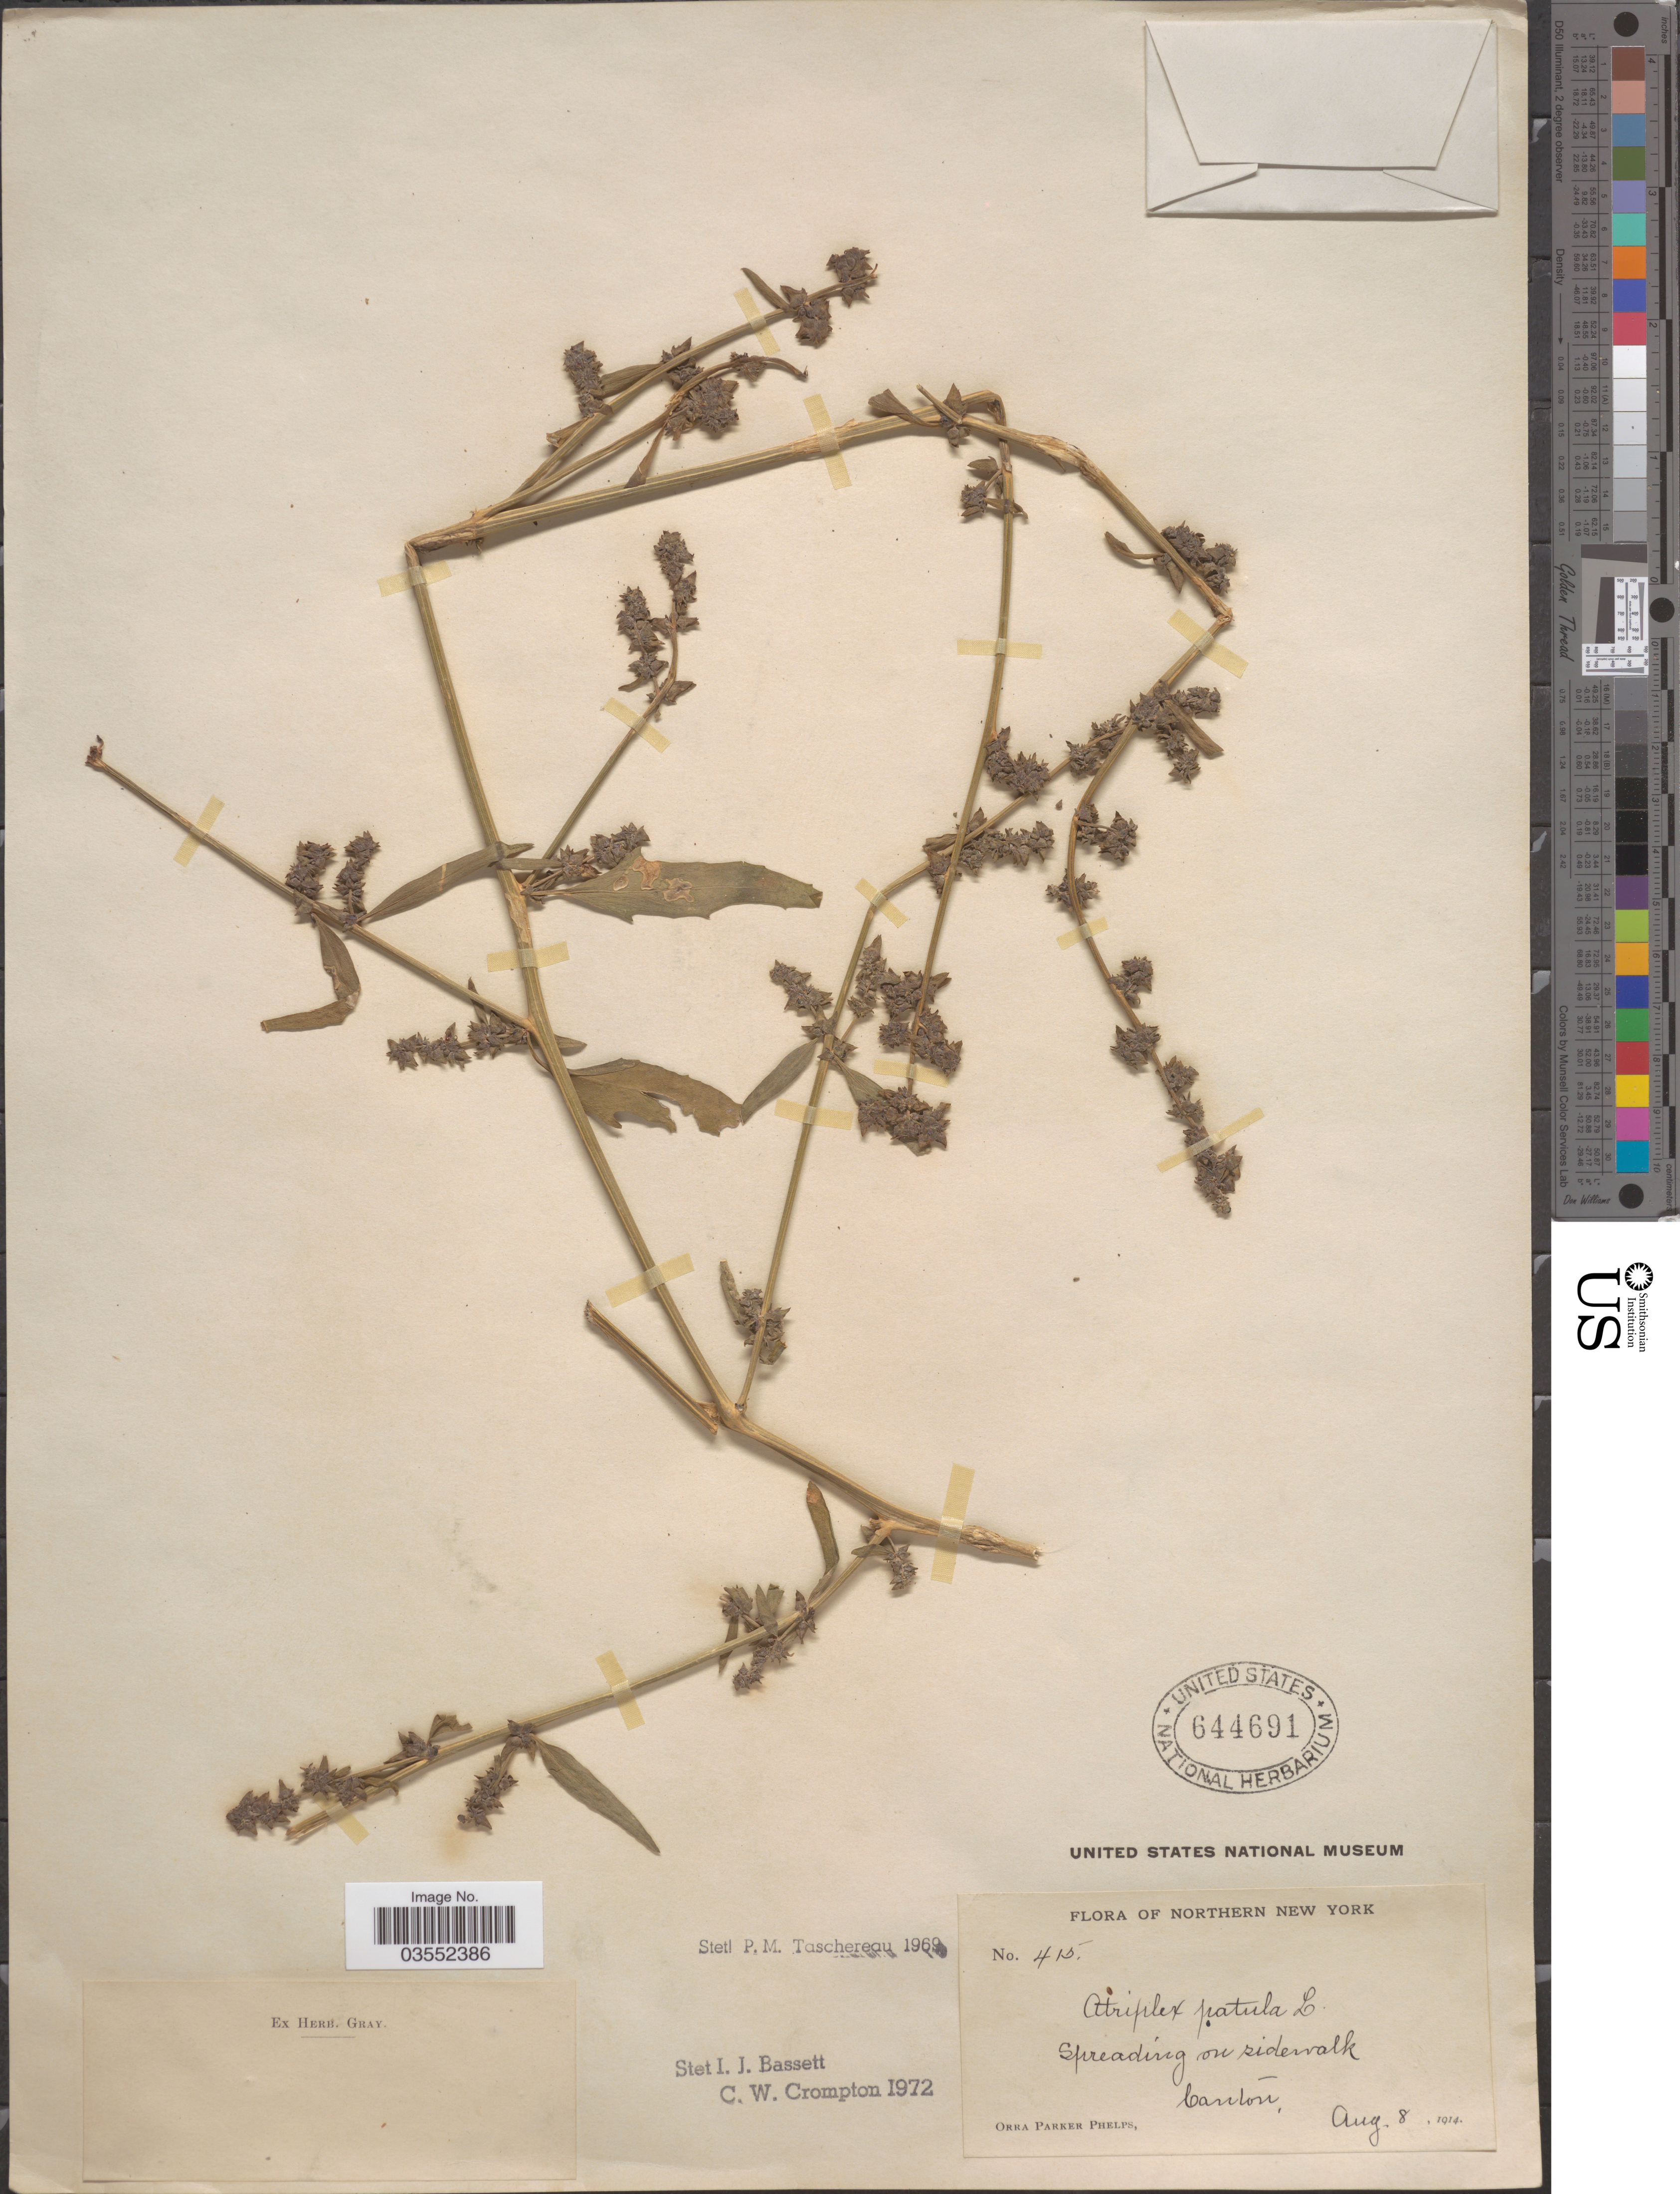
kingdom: Plantae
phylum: Tracheophyta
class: Magnoliopsida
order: Caryophyllales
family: Amaranthaceae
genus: Atriplex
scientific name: Atriplex patula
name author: L.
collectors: O. P. Phelps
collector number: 415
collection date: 1914-08-08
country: United States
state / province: New York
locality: Northern New York, spreading on sidewalk, Canton.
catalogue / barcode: US 644691